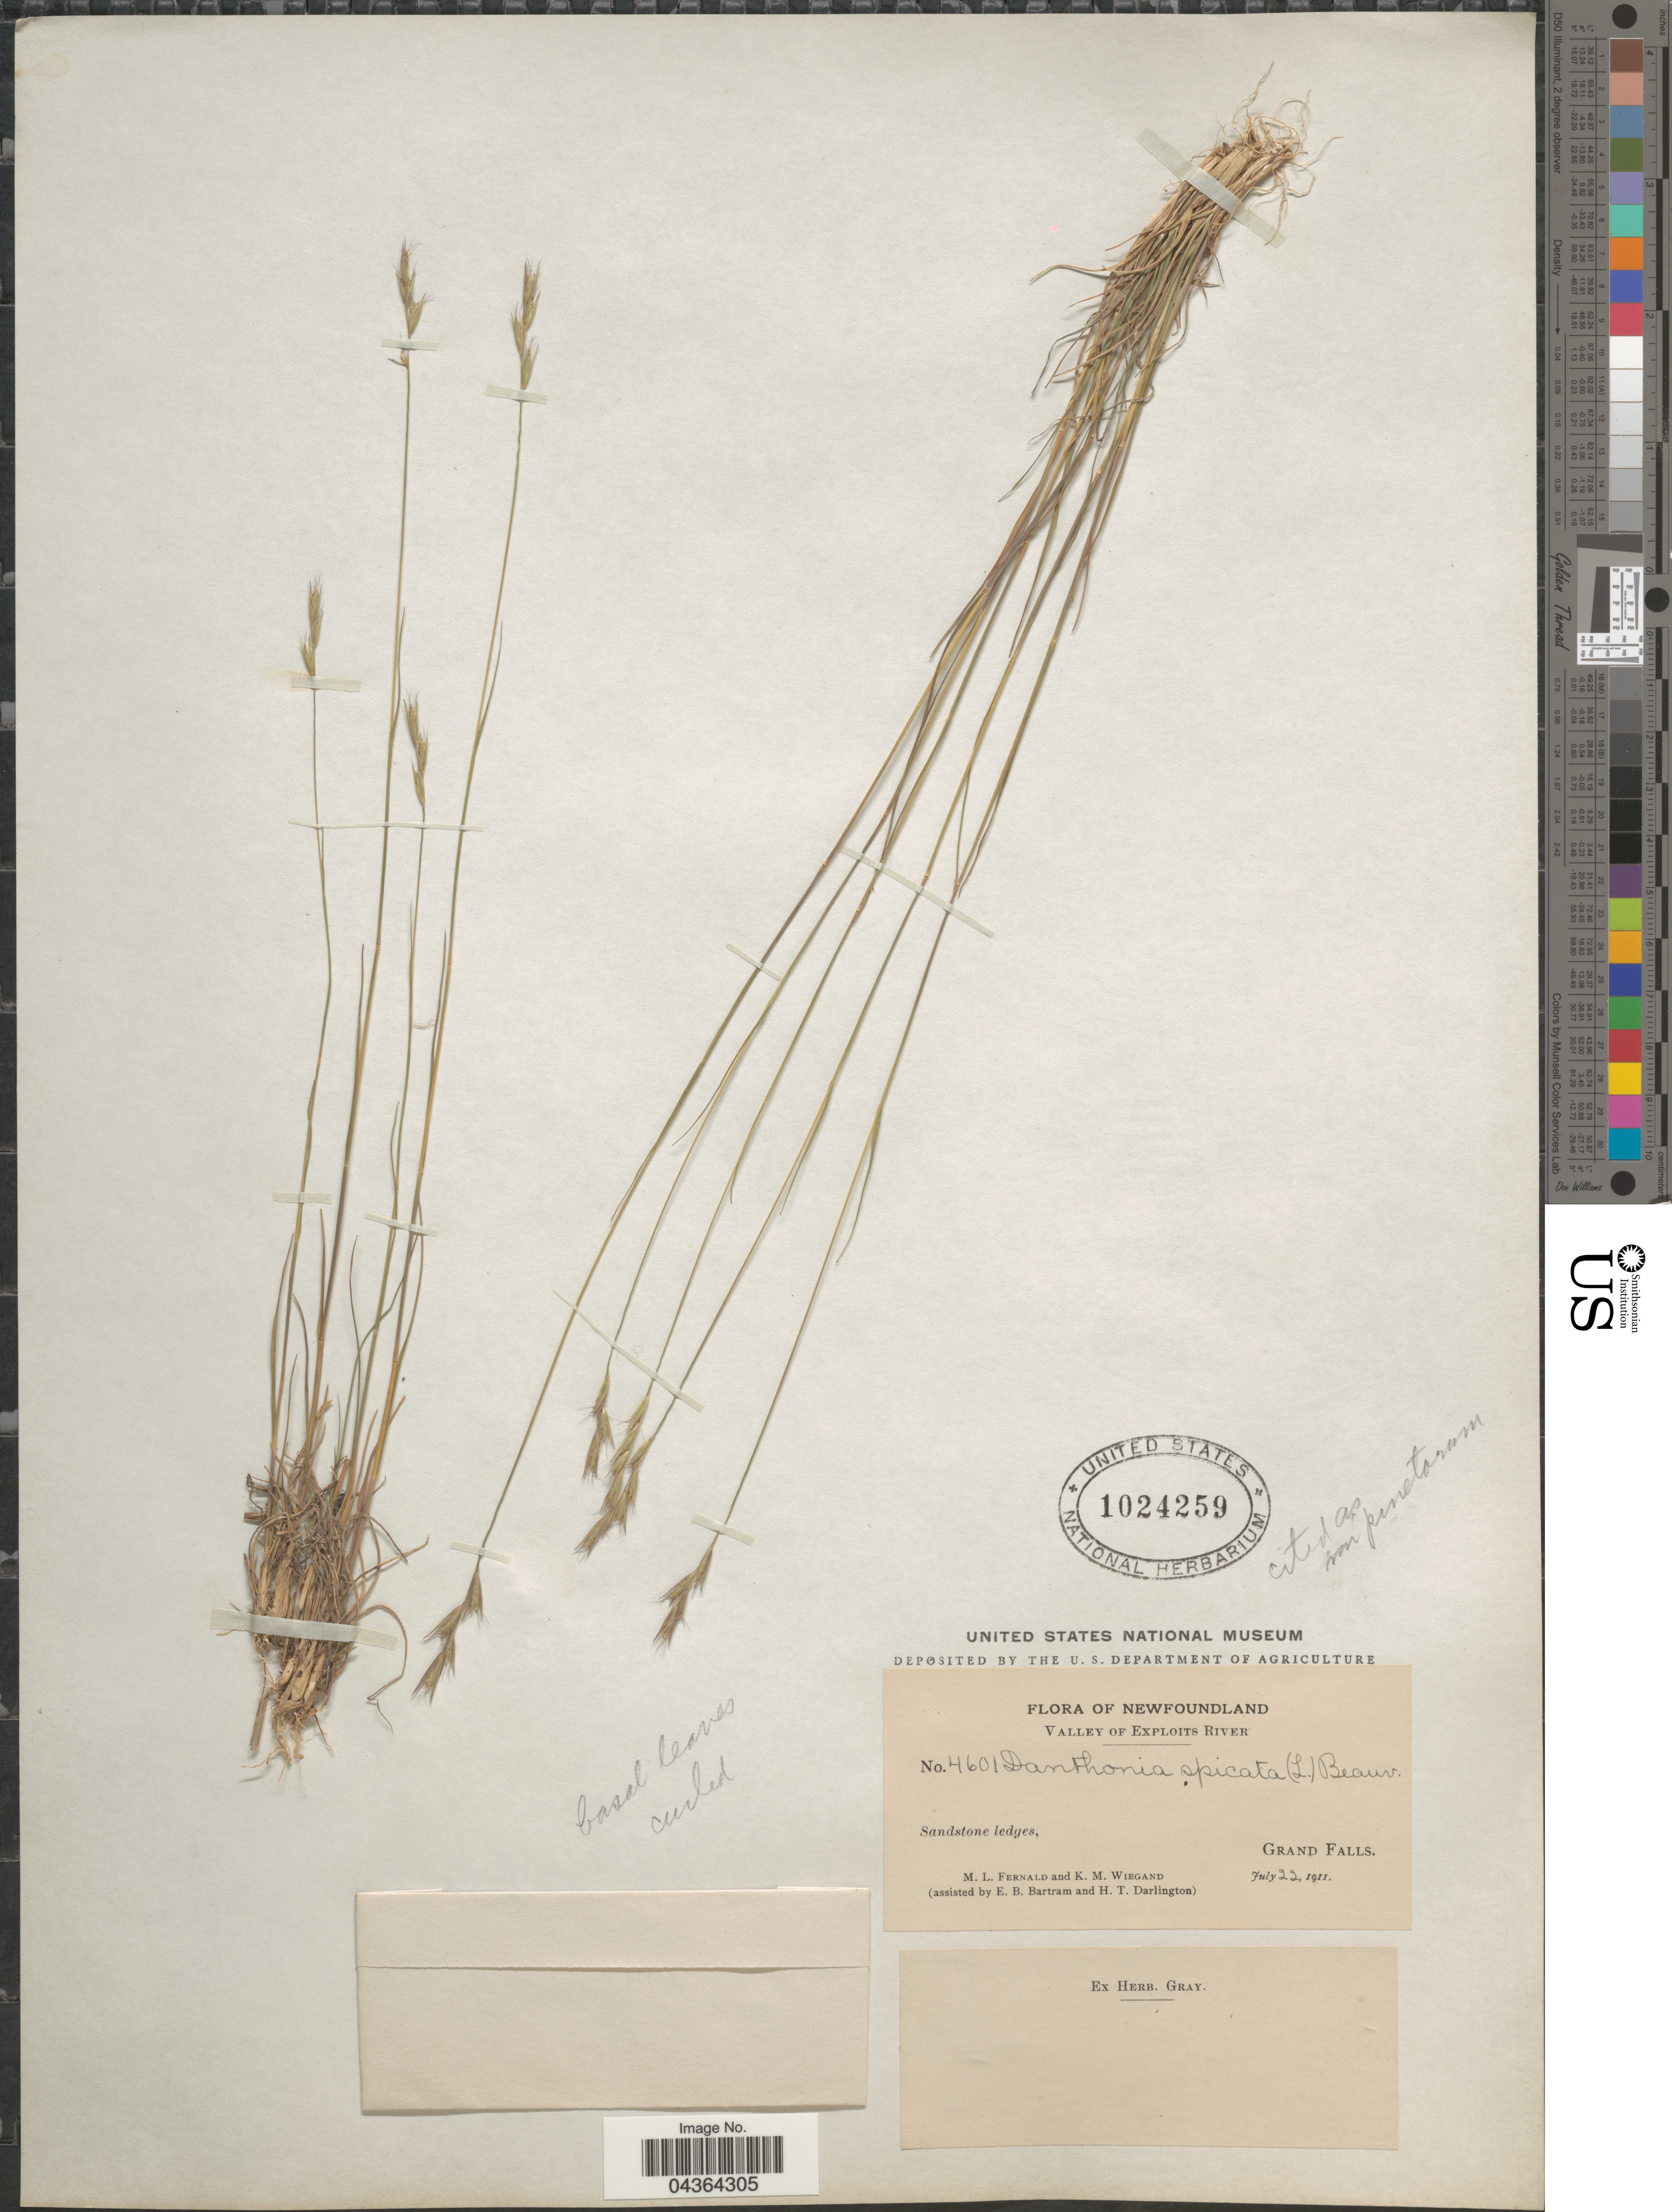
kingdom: Plantae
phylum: Tracheophyta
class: Liliopsida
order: Poales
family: Poaceae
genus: Danthonia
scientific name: Danthonia spicata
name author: (L.) P. Beauv. ex Roem. & Schult.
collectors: M. L. Fernald, K. M. Wiegand, E. B. Bartram & H. Darlington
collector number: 4601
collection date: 1911-07-22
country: Canada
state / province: Newfoundland and Labrador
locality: Valley of Exploits River. Grand Falls.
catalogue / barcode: US 1024259